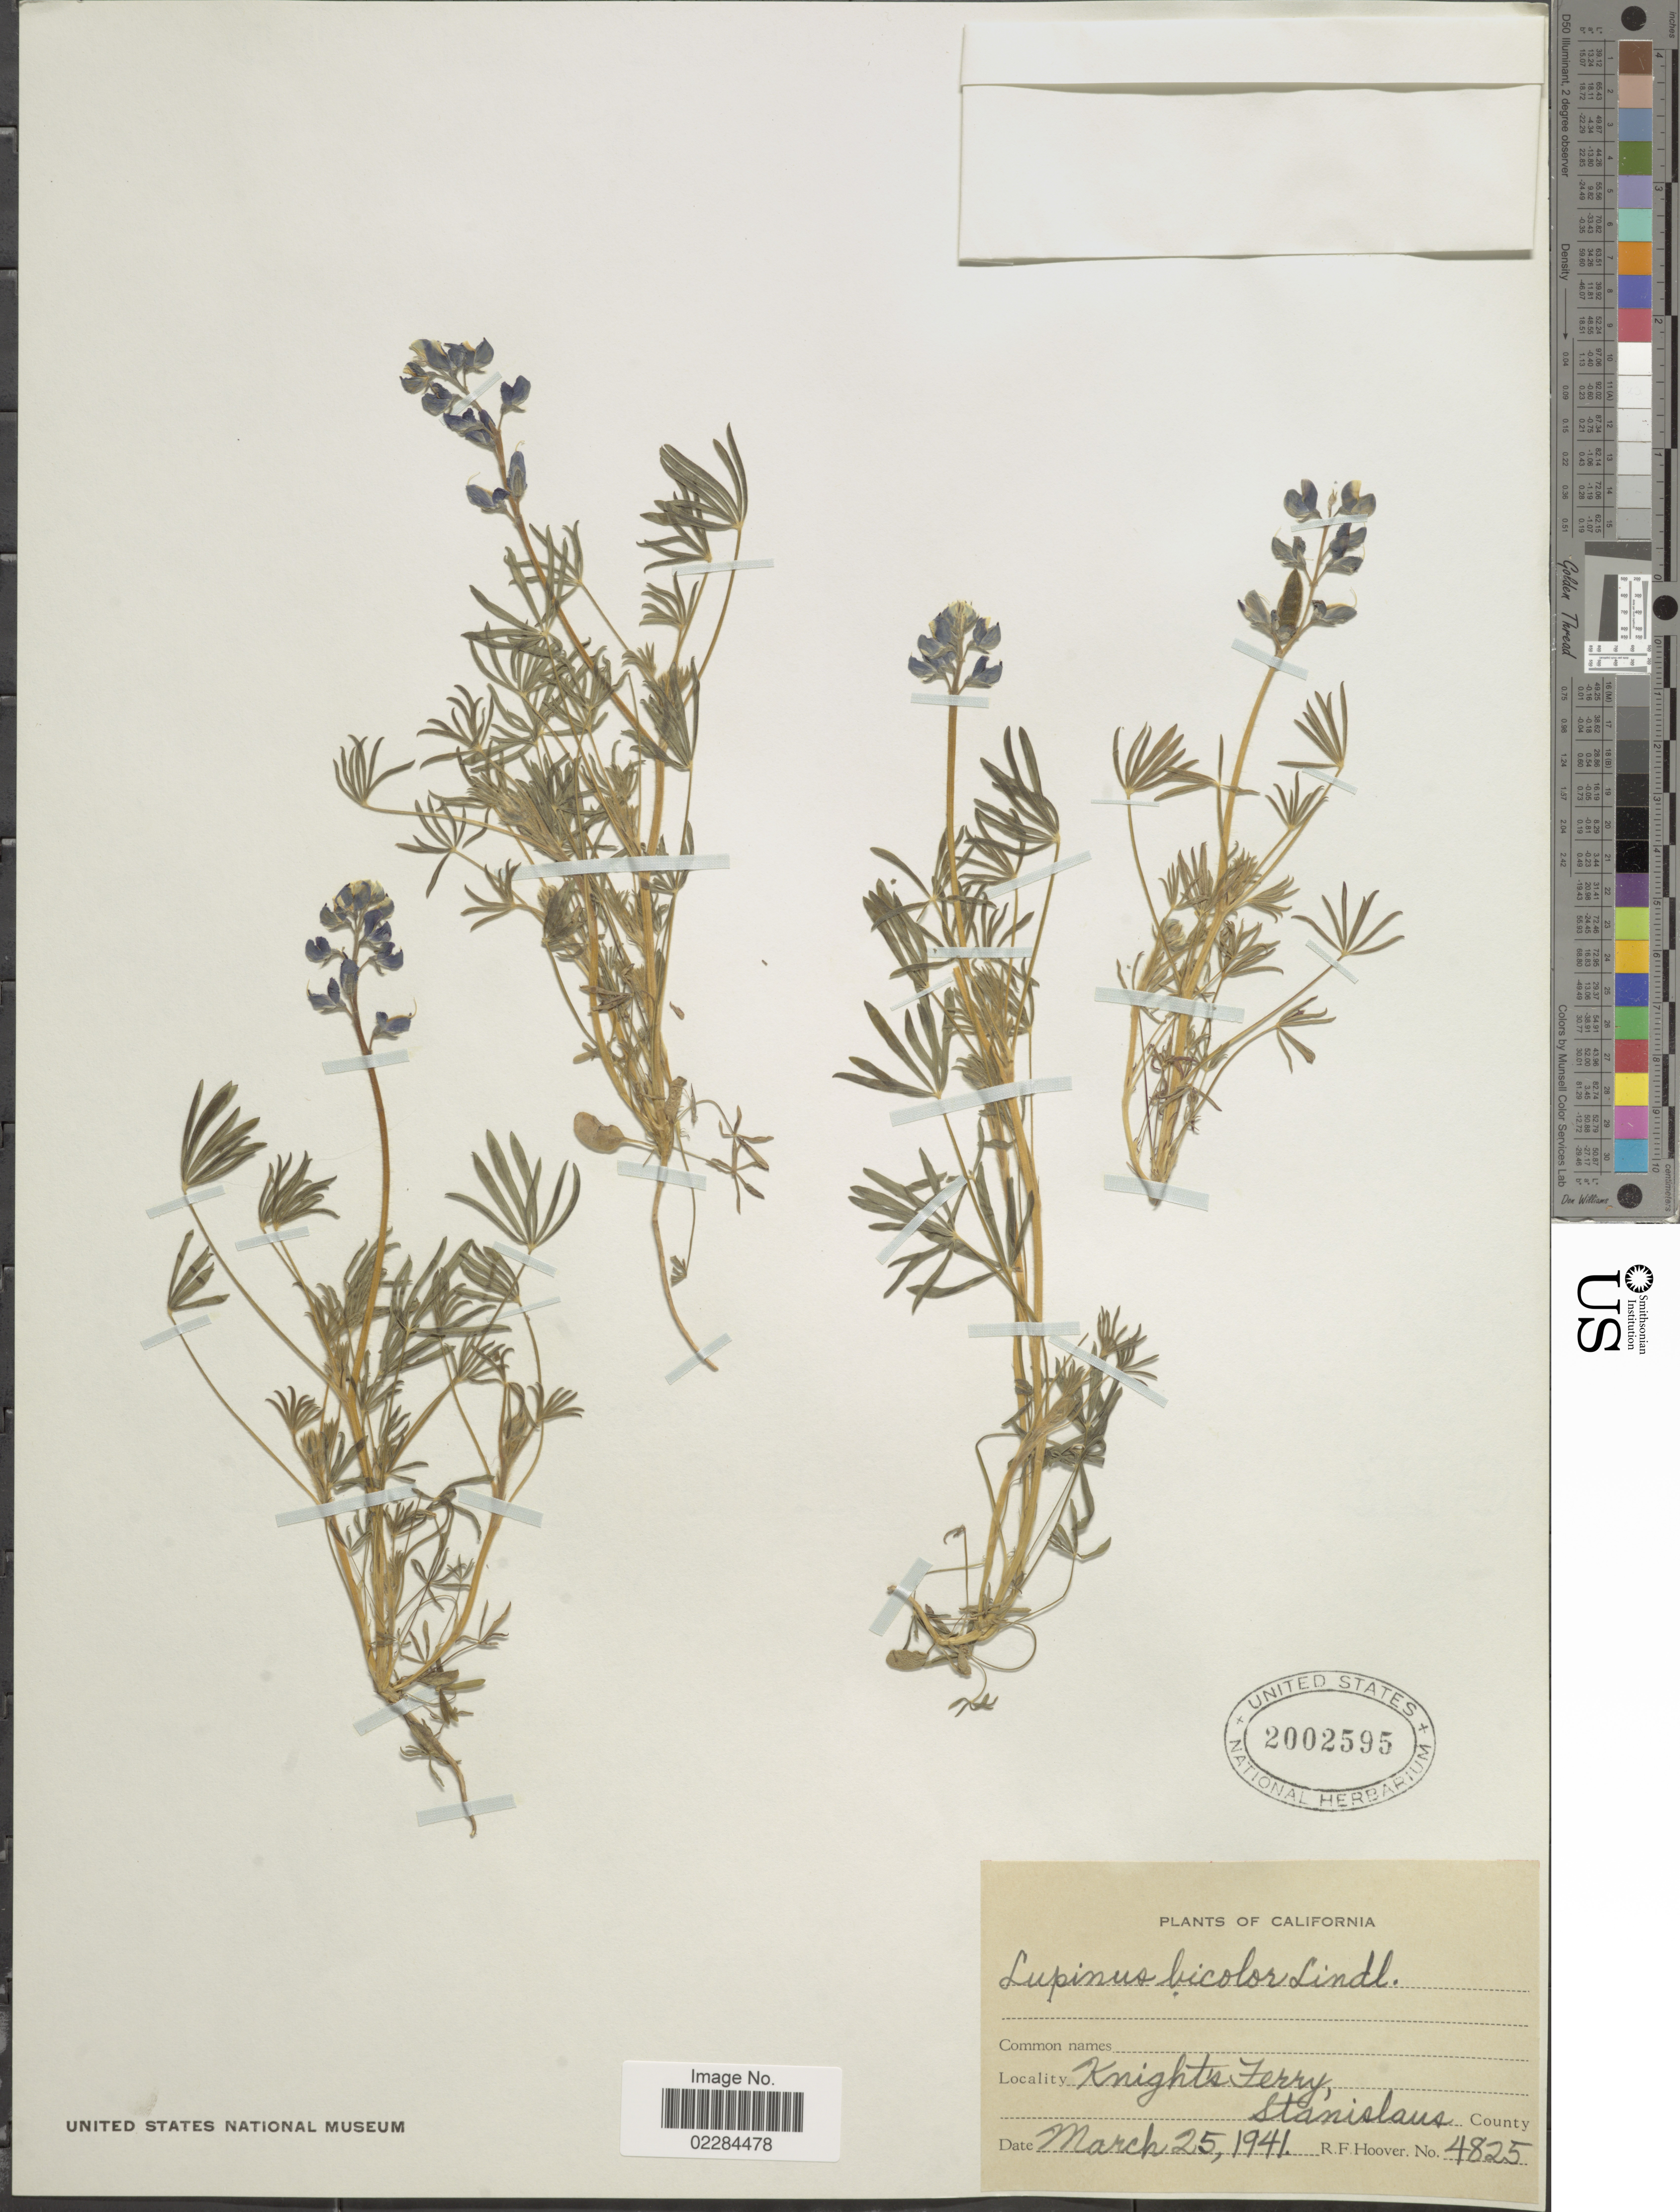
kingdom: Plantae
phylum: Tracheophyta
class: Magnoliopsida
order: Fabales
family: Fabaceae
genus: Lupinus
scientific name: Lupinus bicolor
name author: Lindl.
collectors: R. F. Hoover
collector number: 4825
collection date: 1941-03-25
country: United States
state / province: California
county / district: Stanislaus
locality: Knight's Ferry, Stanislaus County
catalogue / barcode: US 2002595